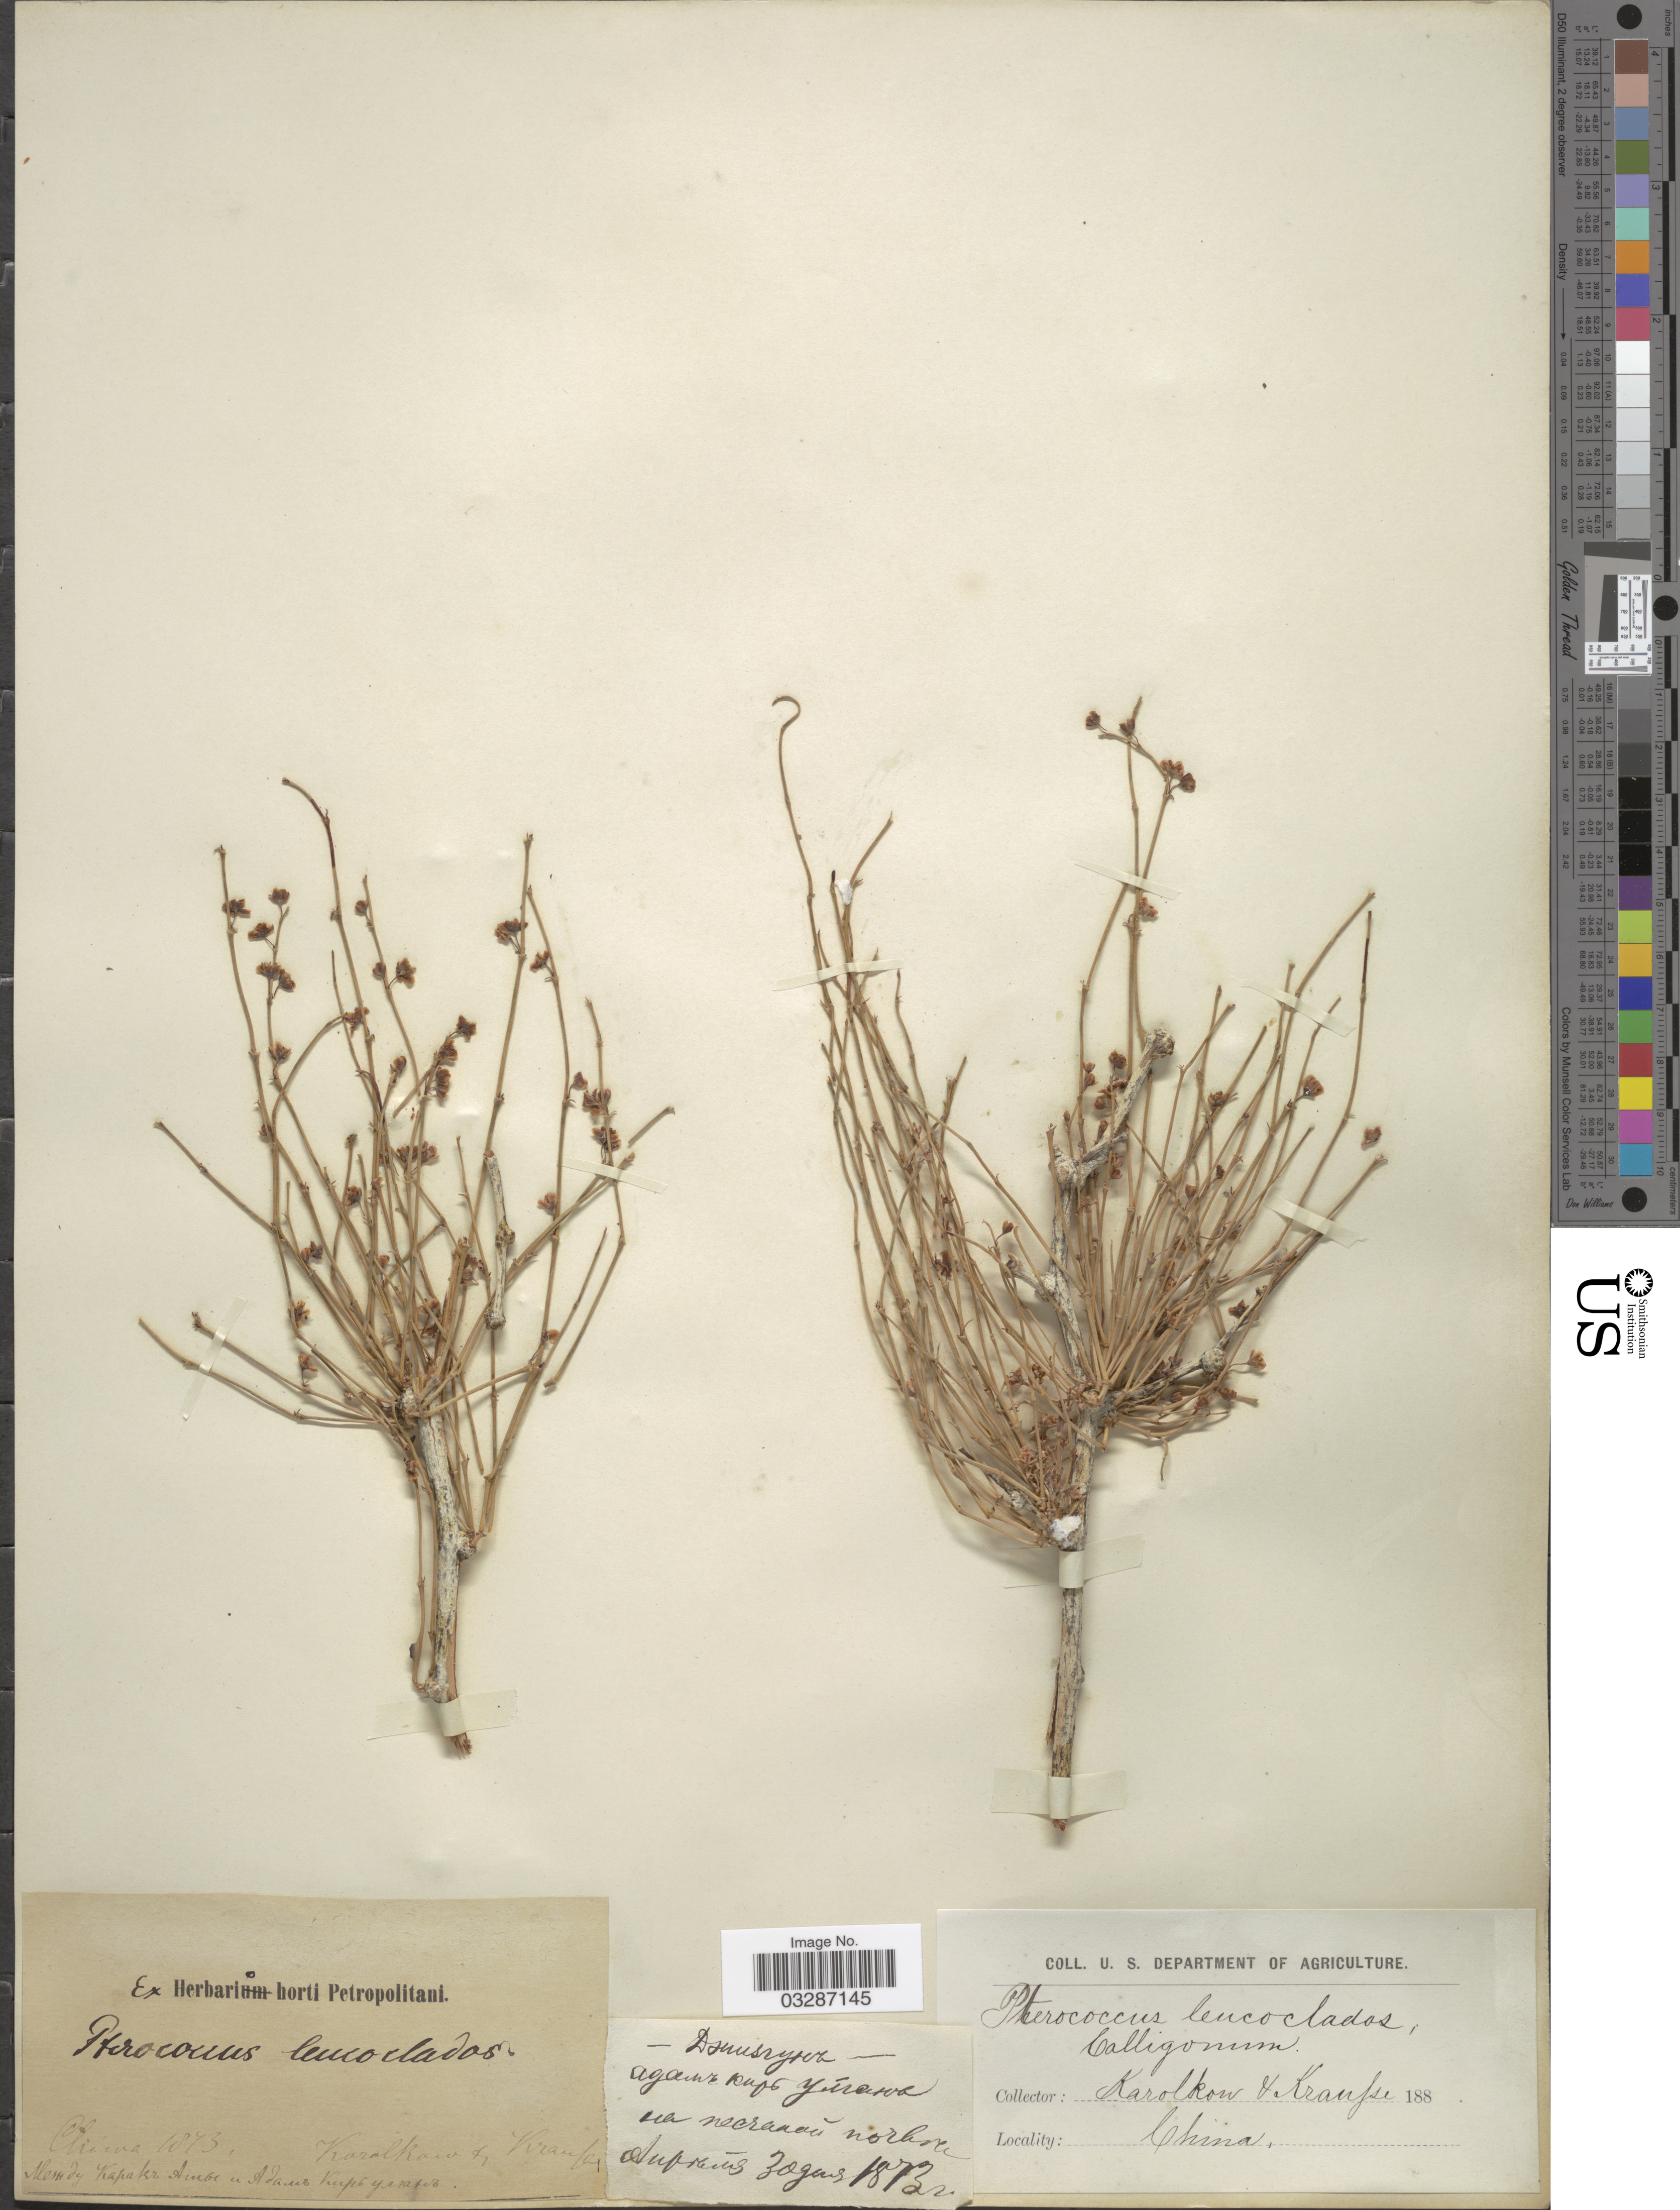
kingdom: Plantae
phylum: Tracheophyta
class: Magnoliopsida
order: Caryophyllales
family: Polygonaceae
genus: Calligonum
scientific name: Calligonum leucocladum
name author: (Schrenk) Bunge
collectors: Karolkov & Krauf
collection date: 1873-04-30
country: China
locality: Between Karakaty and Adam Kyruman.